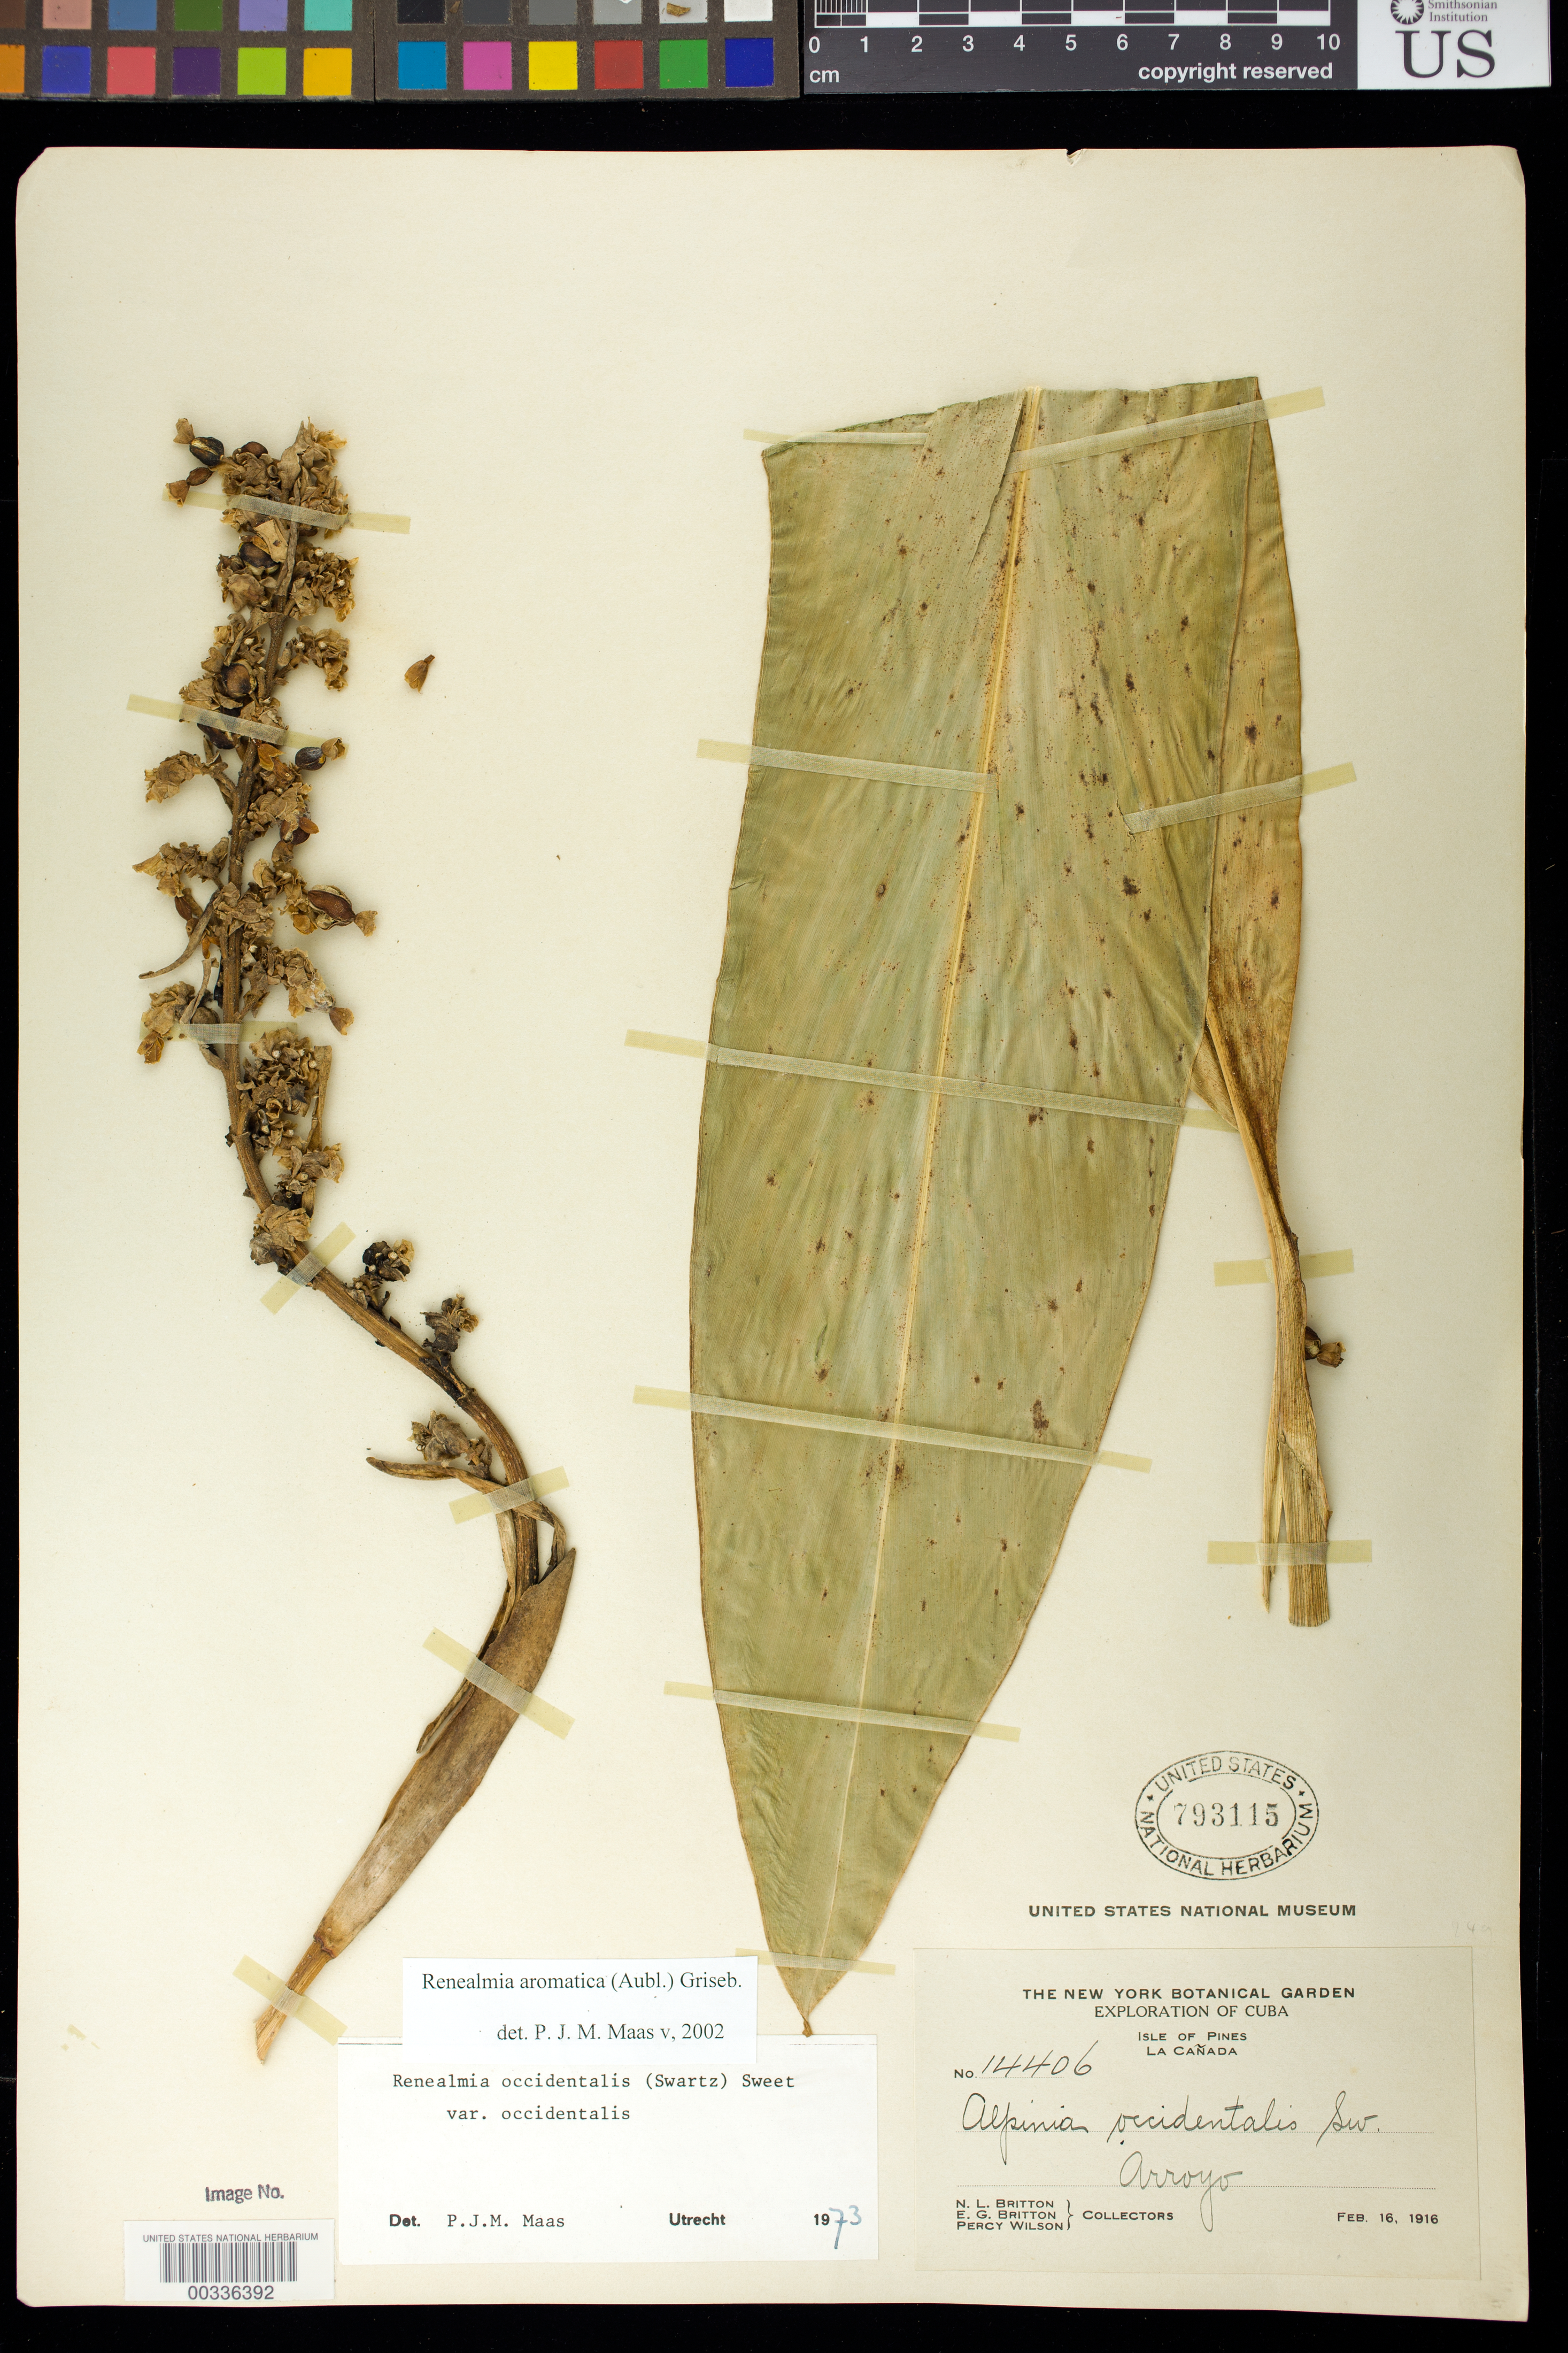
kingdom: Plantae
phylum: Tracheophyta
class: Liliopsida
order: Zingiberales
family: Zingiberaceae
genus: Renealmia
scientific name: Renealmia aromatica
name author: (Aubl.) Griseb.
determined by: Maas, Paul J. M.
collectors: N. Britton, E. G. Britton & P. Wilson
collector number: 14406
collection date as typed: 16 Feb 1916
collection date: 1916-02-16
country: Cuba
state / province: Isla de La Juventud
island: Isla de La Juventud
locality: La canada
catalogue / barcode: US 793115